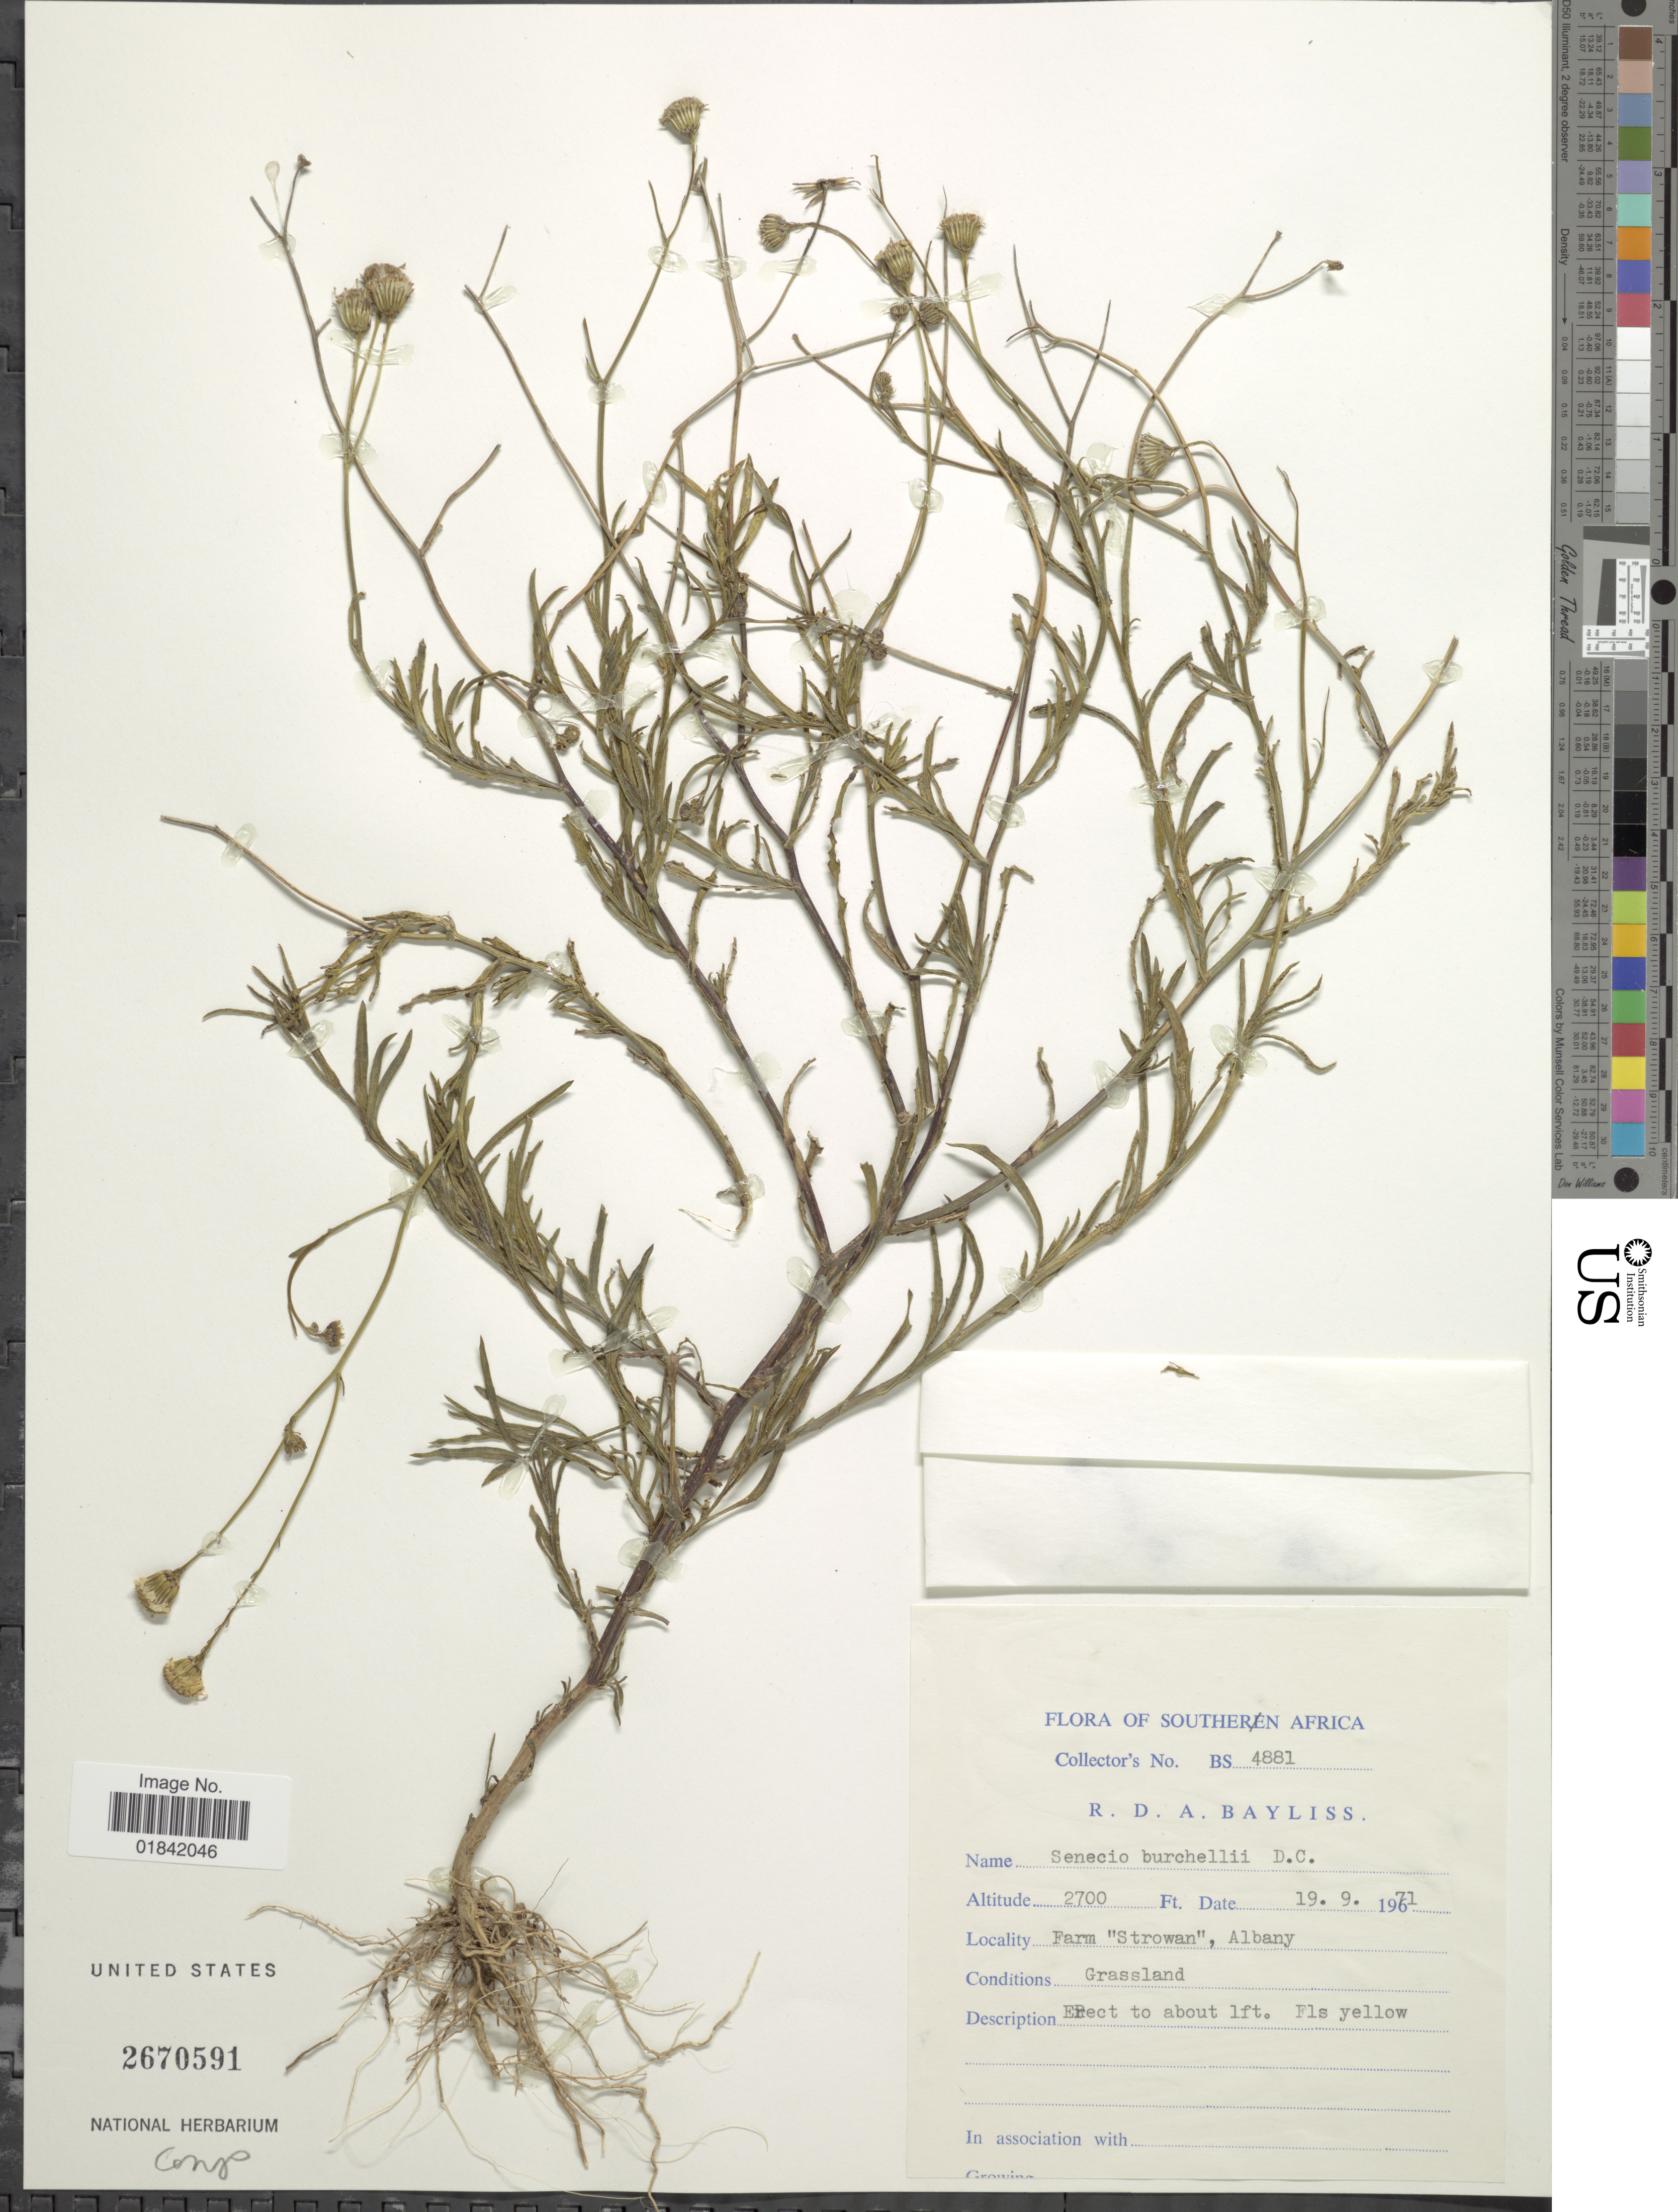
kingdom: Plantae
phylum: Tracheophyta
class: Magnoliopsida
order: Asterales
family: Asteraceae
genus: Senecio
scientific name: Senecio burchellii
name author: DC.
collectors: R. Bayliss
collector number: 4881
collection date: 1971-09-19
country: South Africa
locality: Southern Africa, Fram "Strowan", Albany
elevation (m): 823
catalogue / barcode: US 2670591